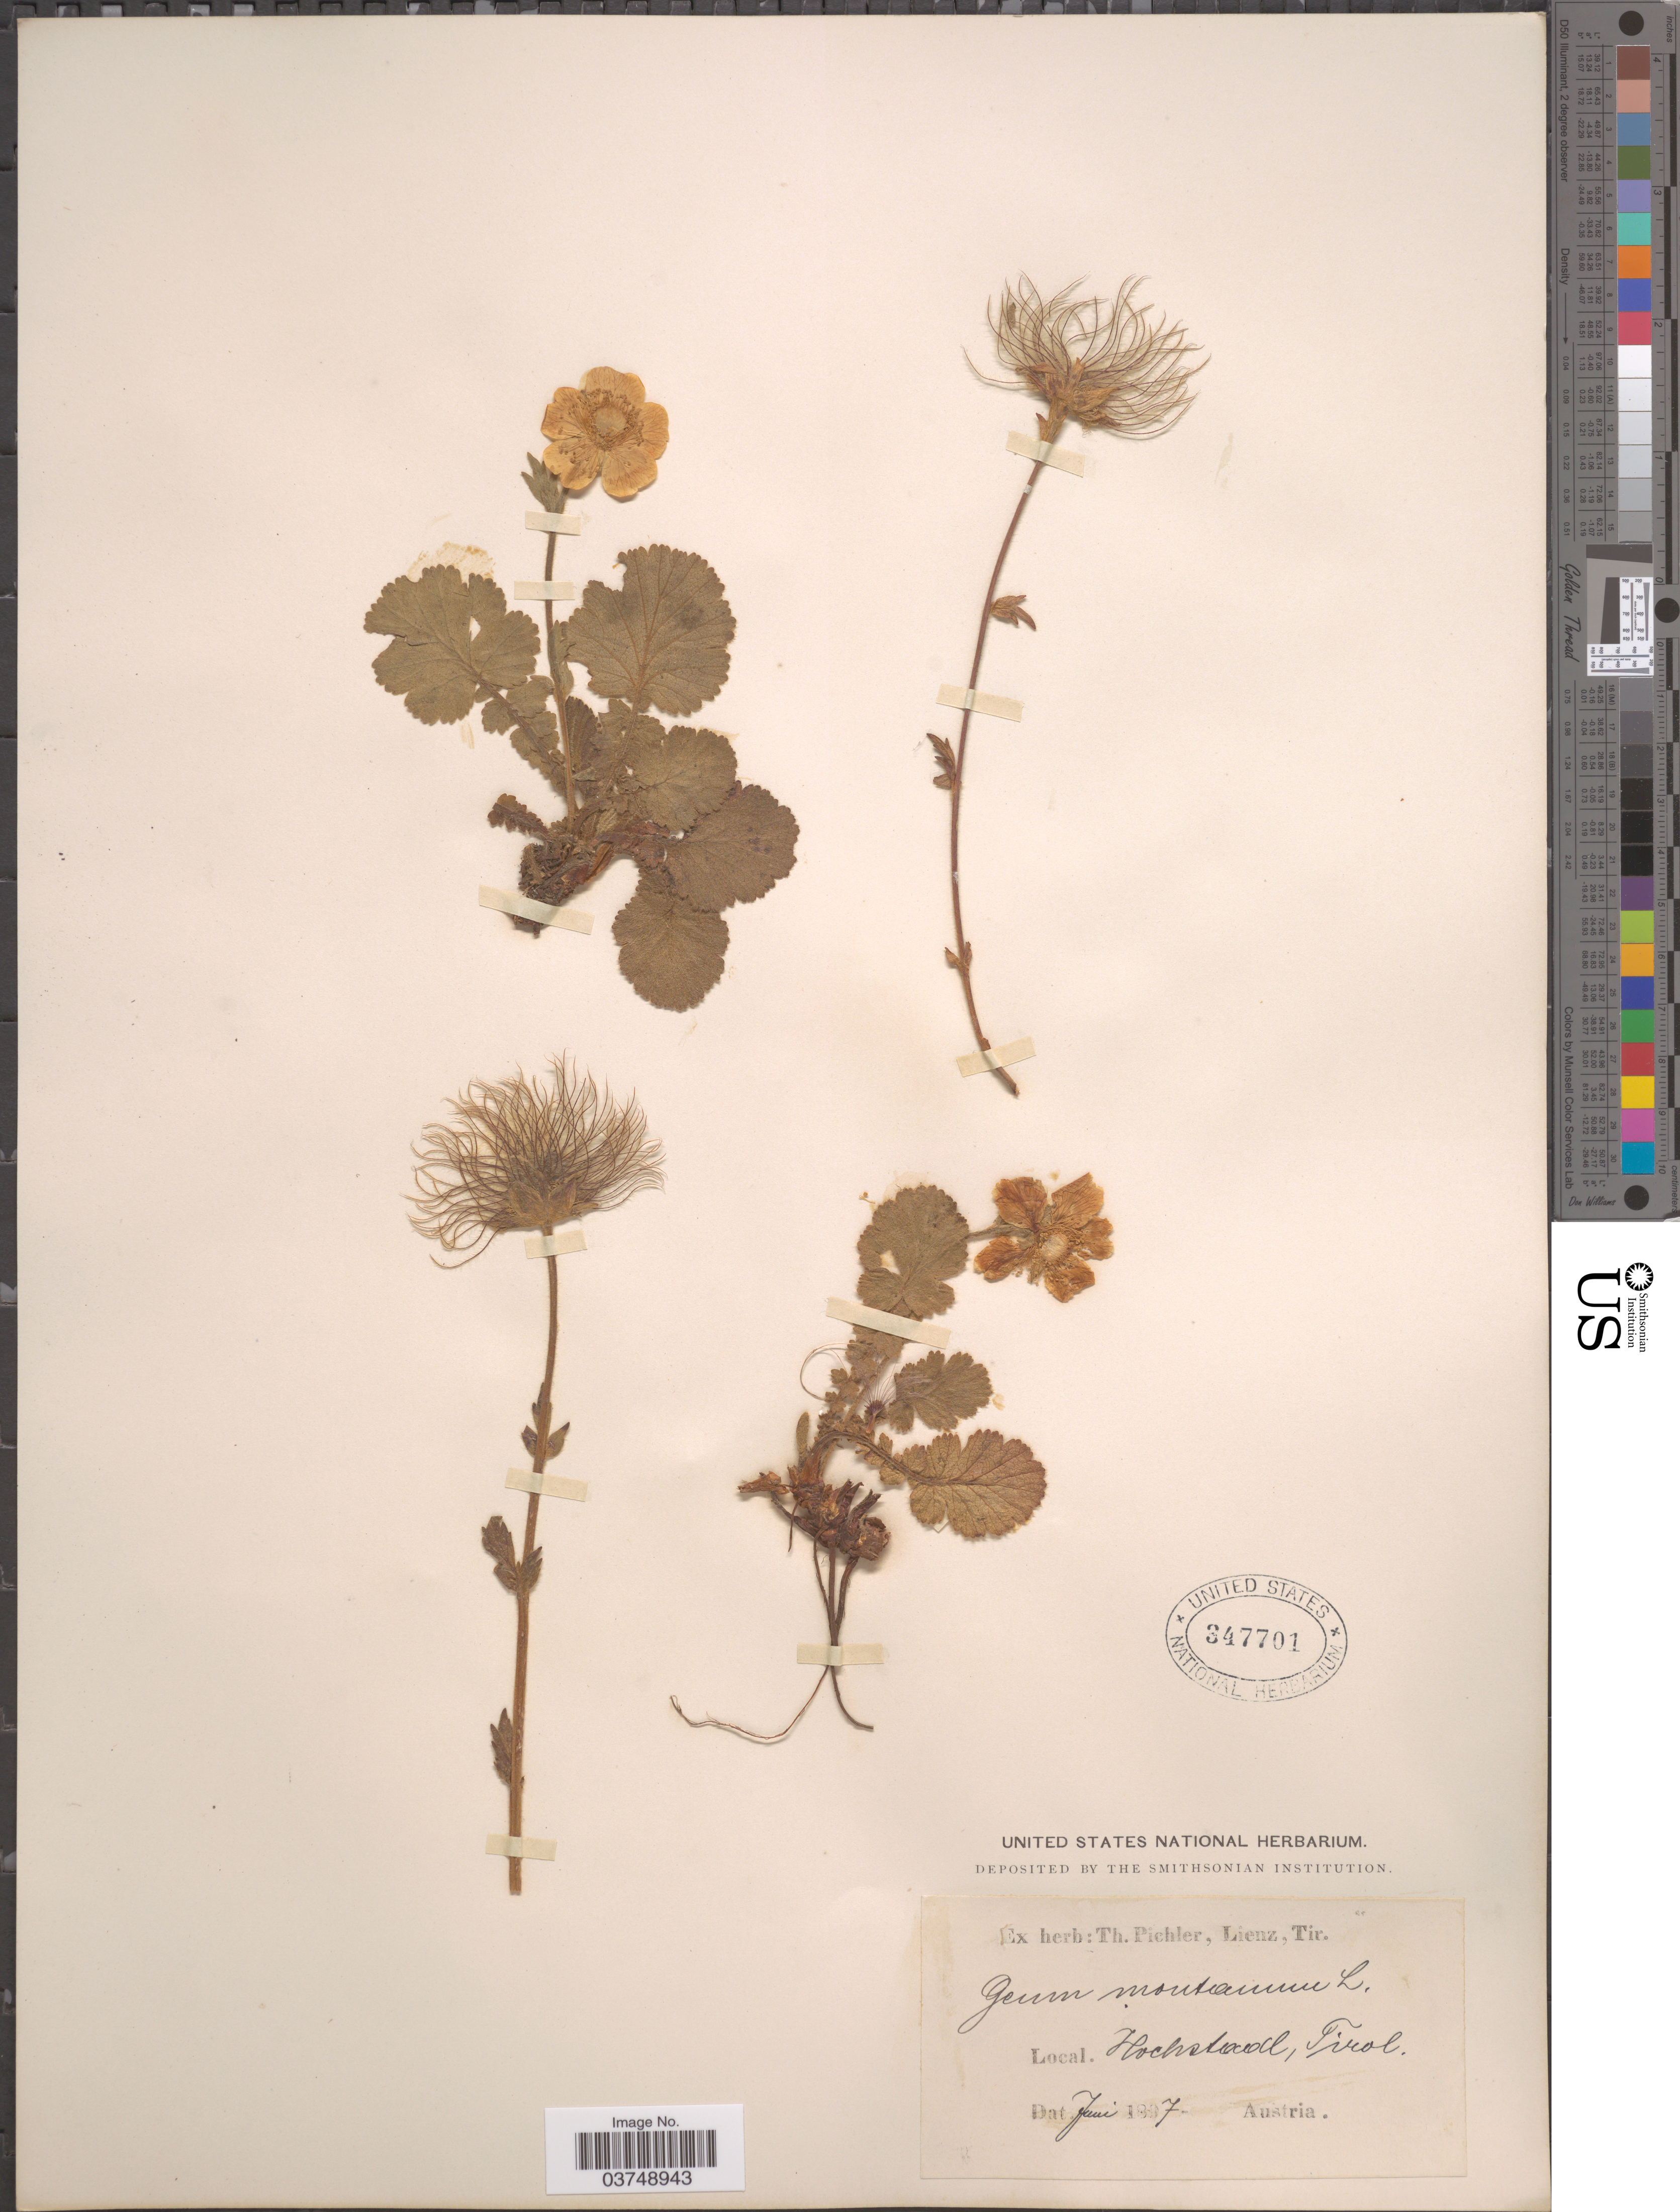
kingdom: Plantae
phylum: Tracheophyta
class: Magnoliopsida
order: Rosales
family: Rosaceae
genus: Geum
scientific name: Geum montanum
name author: L.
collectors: ex herb. T. Pichler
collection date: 1897-06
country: Austria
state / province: Tirol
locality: Hochstadt.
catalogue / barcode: US 347701